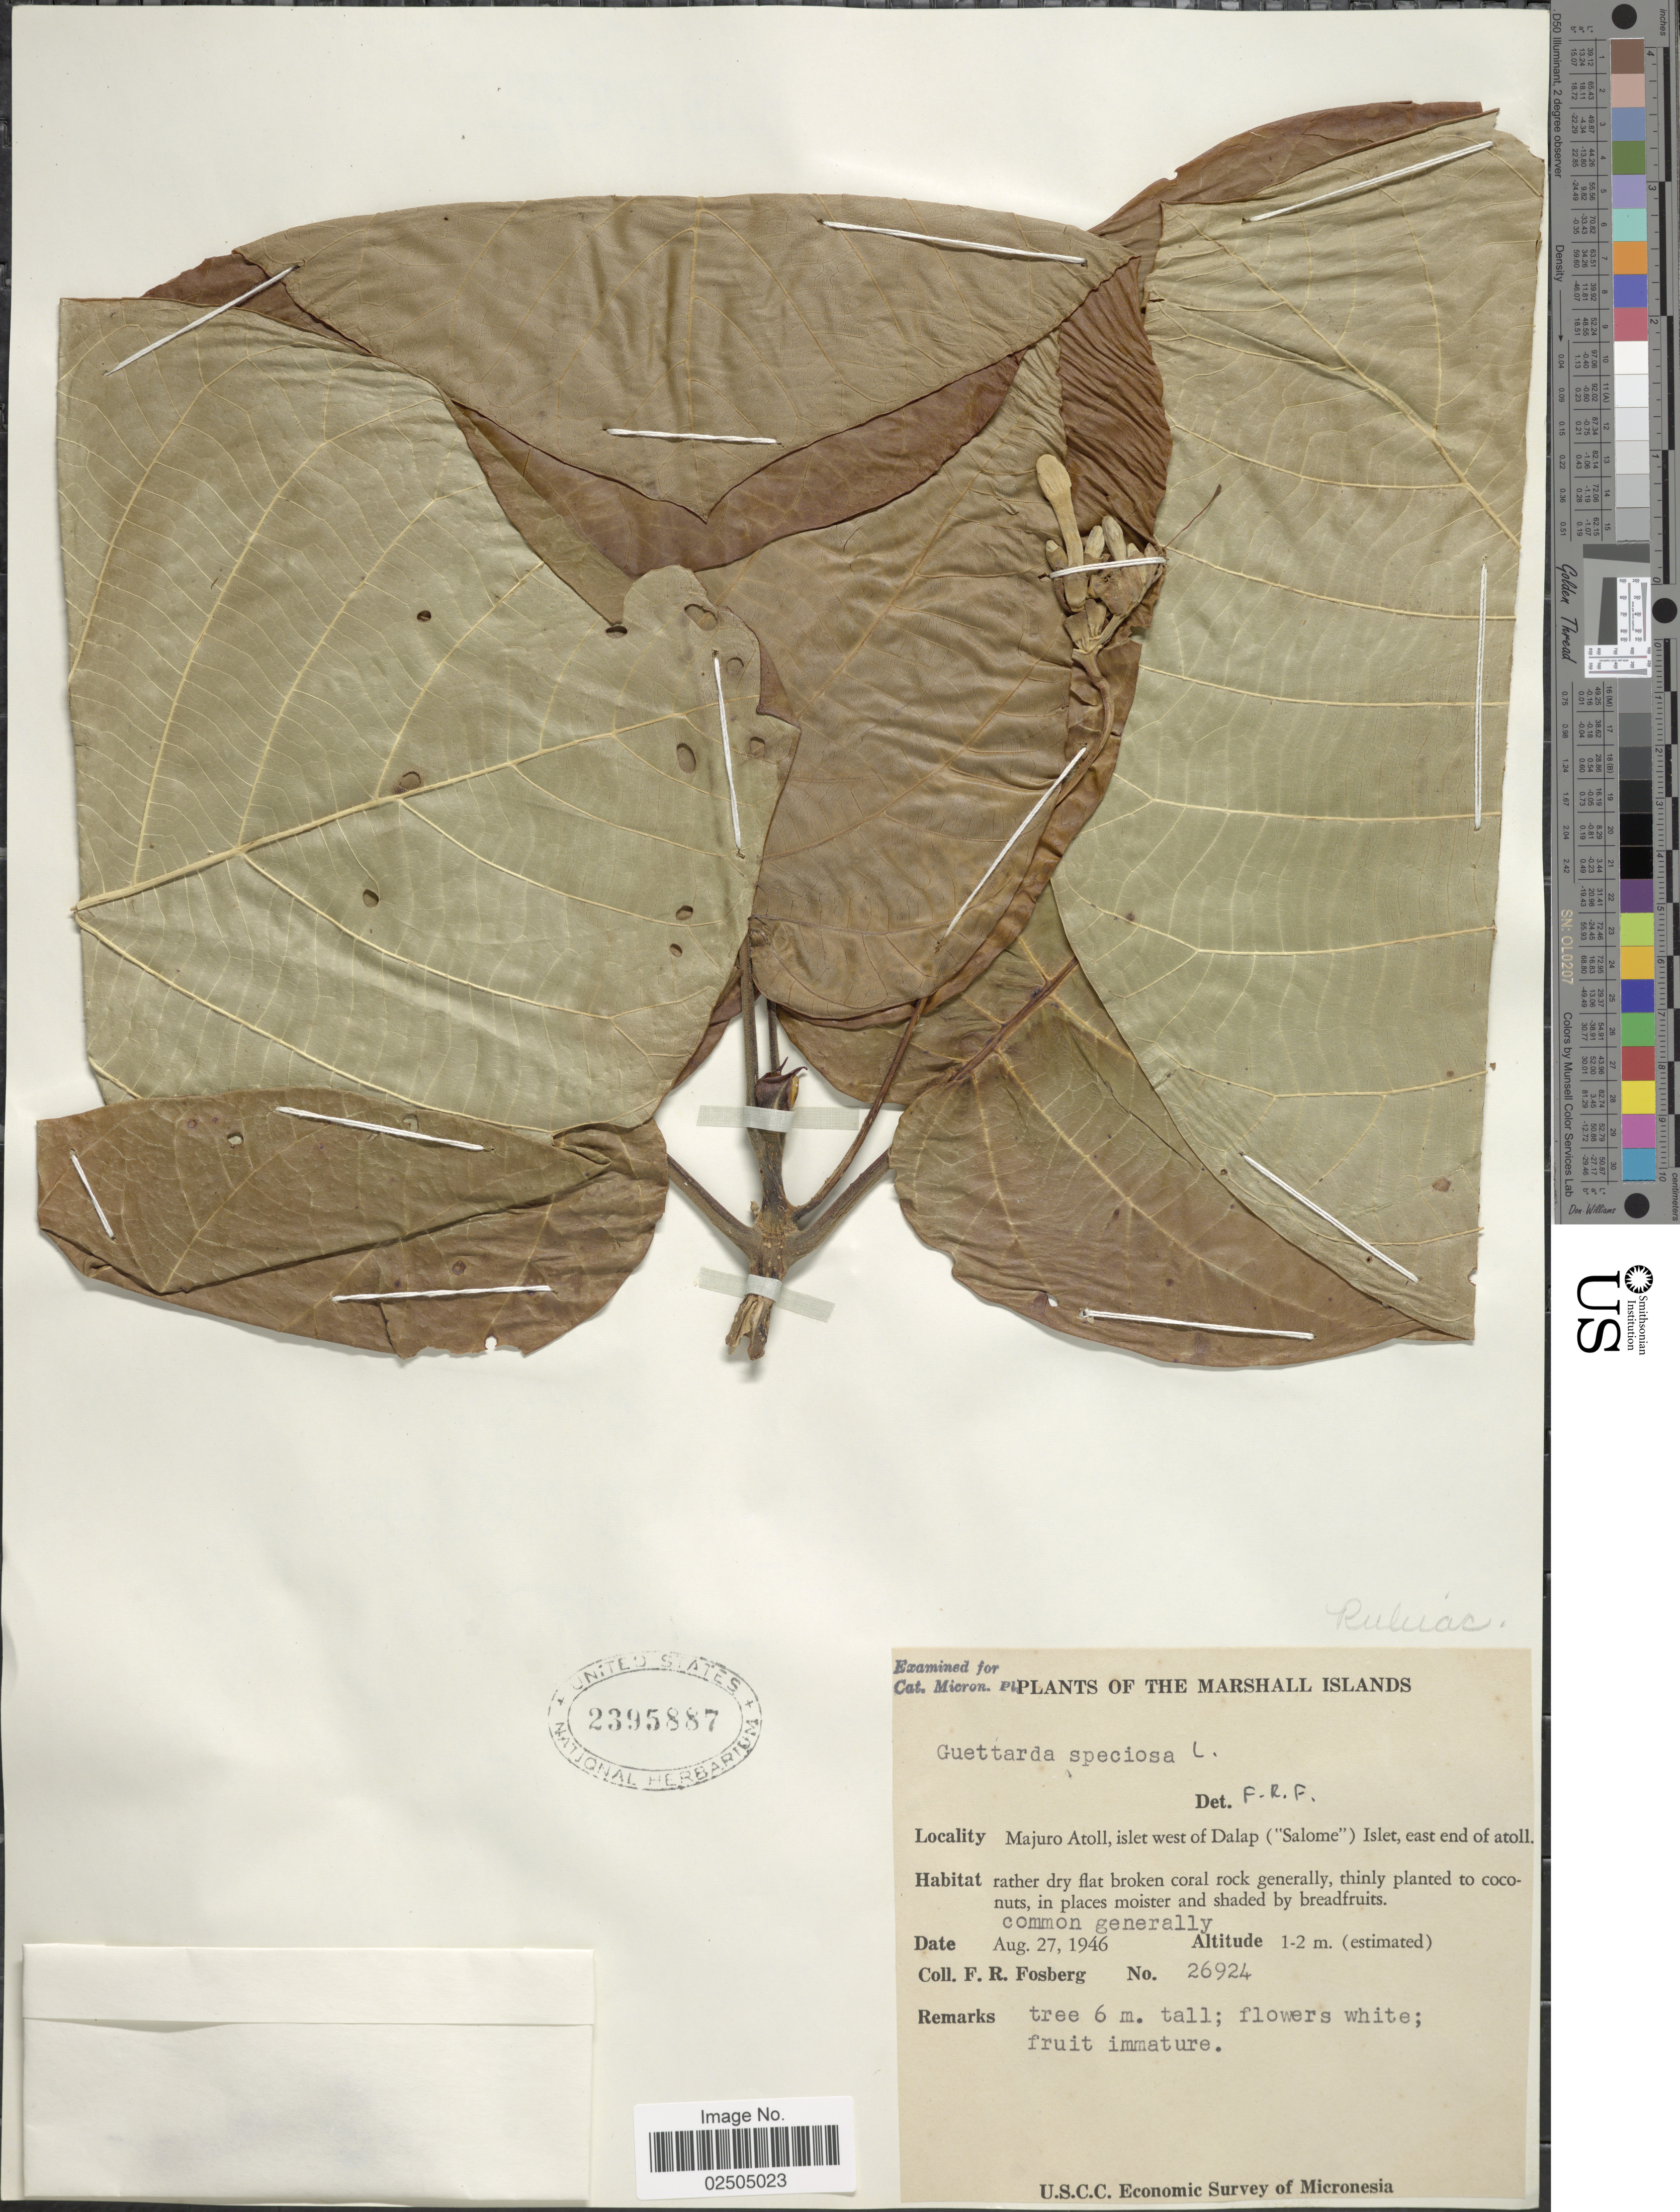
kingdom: Plantae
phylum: Tracheophyta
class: Magnoliopsida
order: Gentianales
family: Rubiaceae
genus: Guettarda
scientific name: Guettarda speciosa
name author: L.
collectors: F. R. Fosberg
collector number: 26924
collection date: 1946-08-27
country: Marshall Islands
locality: The Marshall Islands, Majuro Atoll, islet west of Dalap (Salome) Islet, east end of atoll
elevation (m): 1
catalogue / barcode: US 2395887